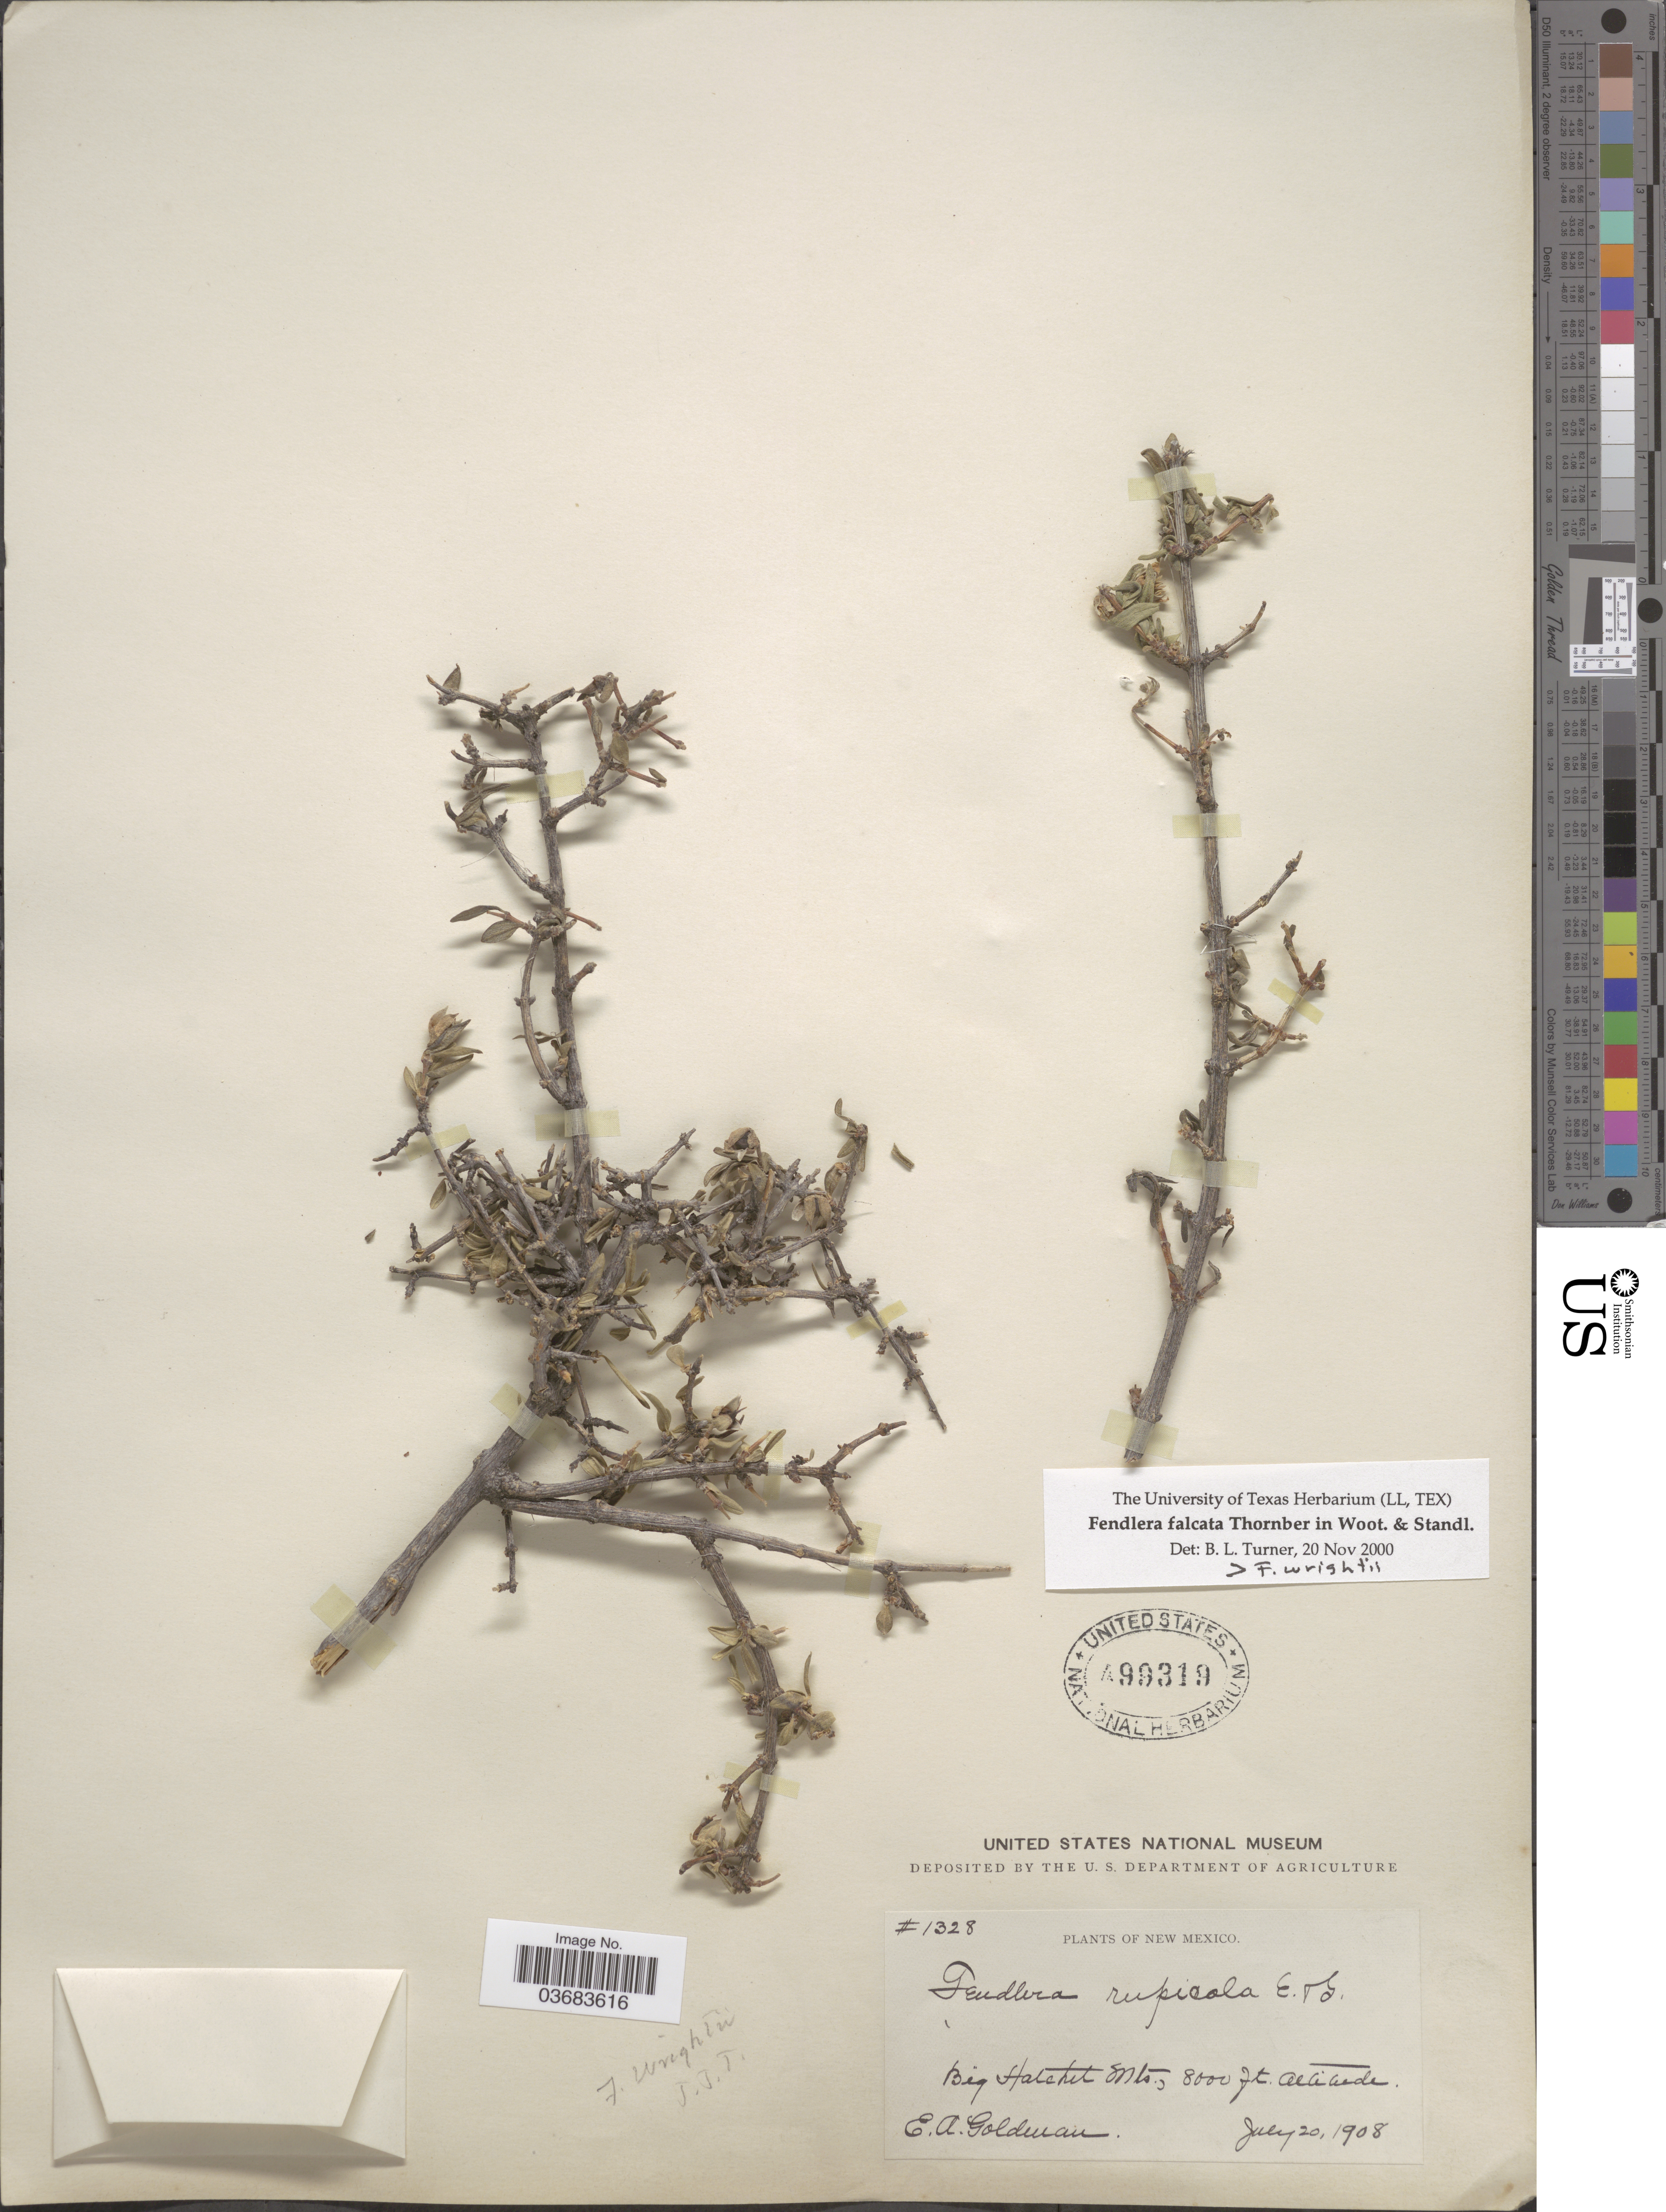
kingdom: Plantae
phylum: Tracheophyta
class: Magnoliopsida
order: Cornales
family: Hydrangeaceae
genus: Fendlera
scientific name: Fendlera rupicola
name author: Englem. & A. Gray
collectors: E. A. Goldman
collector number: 1328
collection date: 1908-07-20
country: United States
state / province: New Mexico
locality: Big Hatchet Mts.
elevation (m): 2438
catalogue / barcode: US 499319